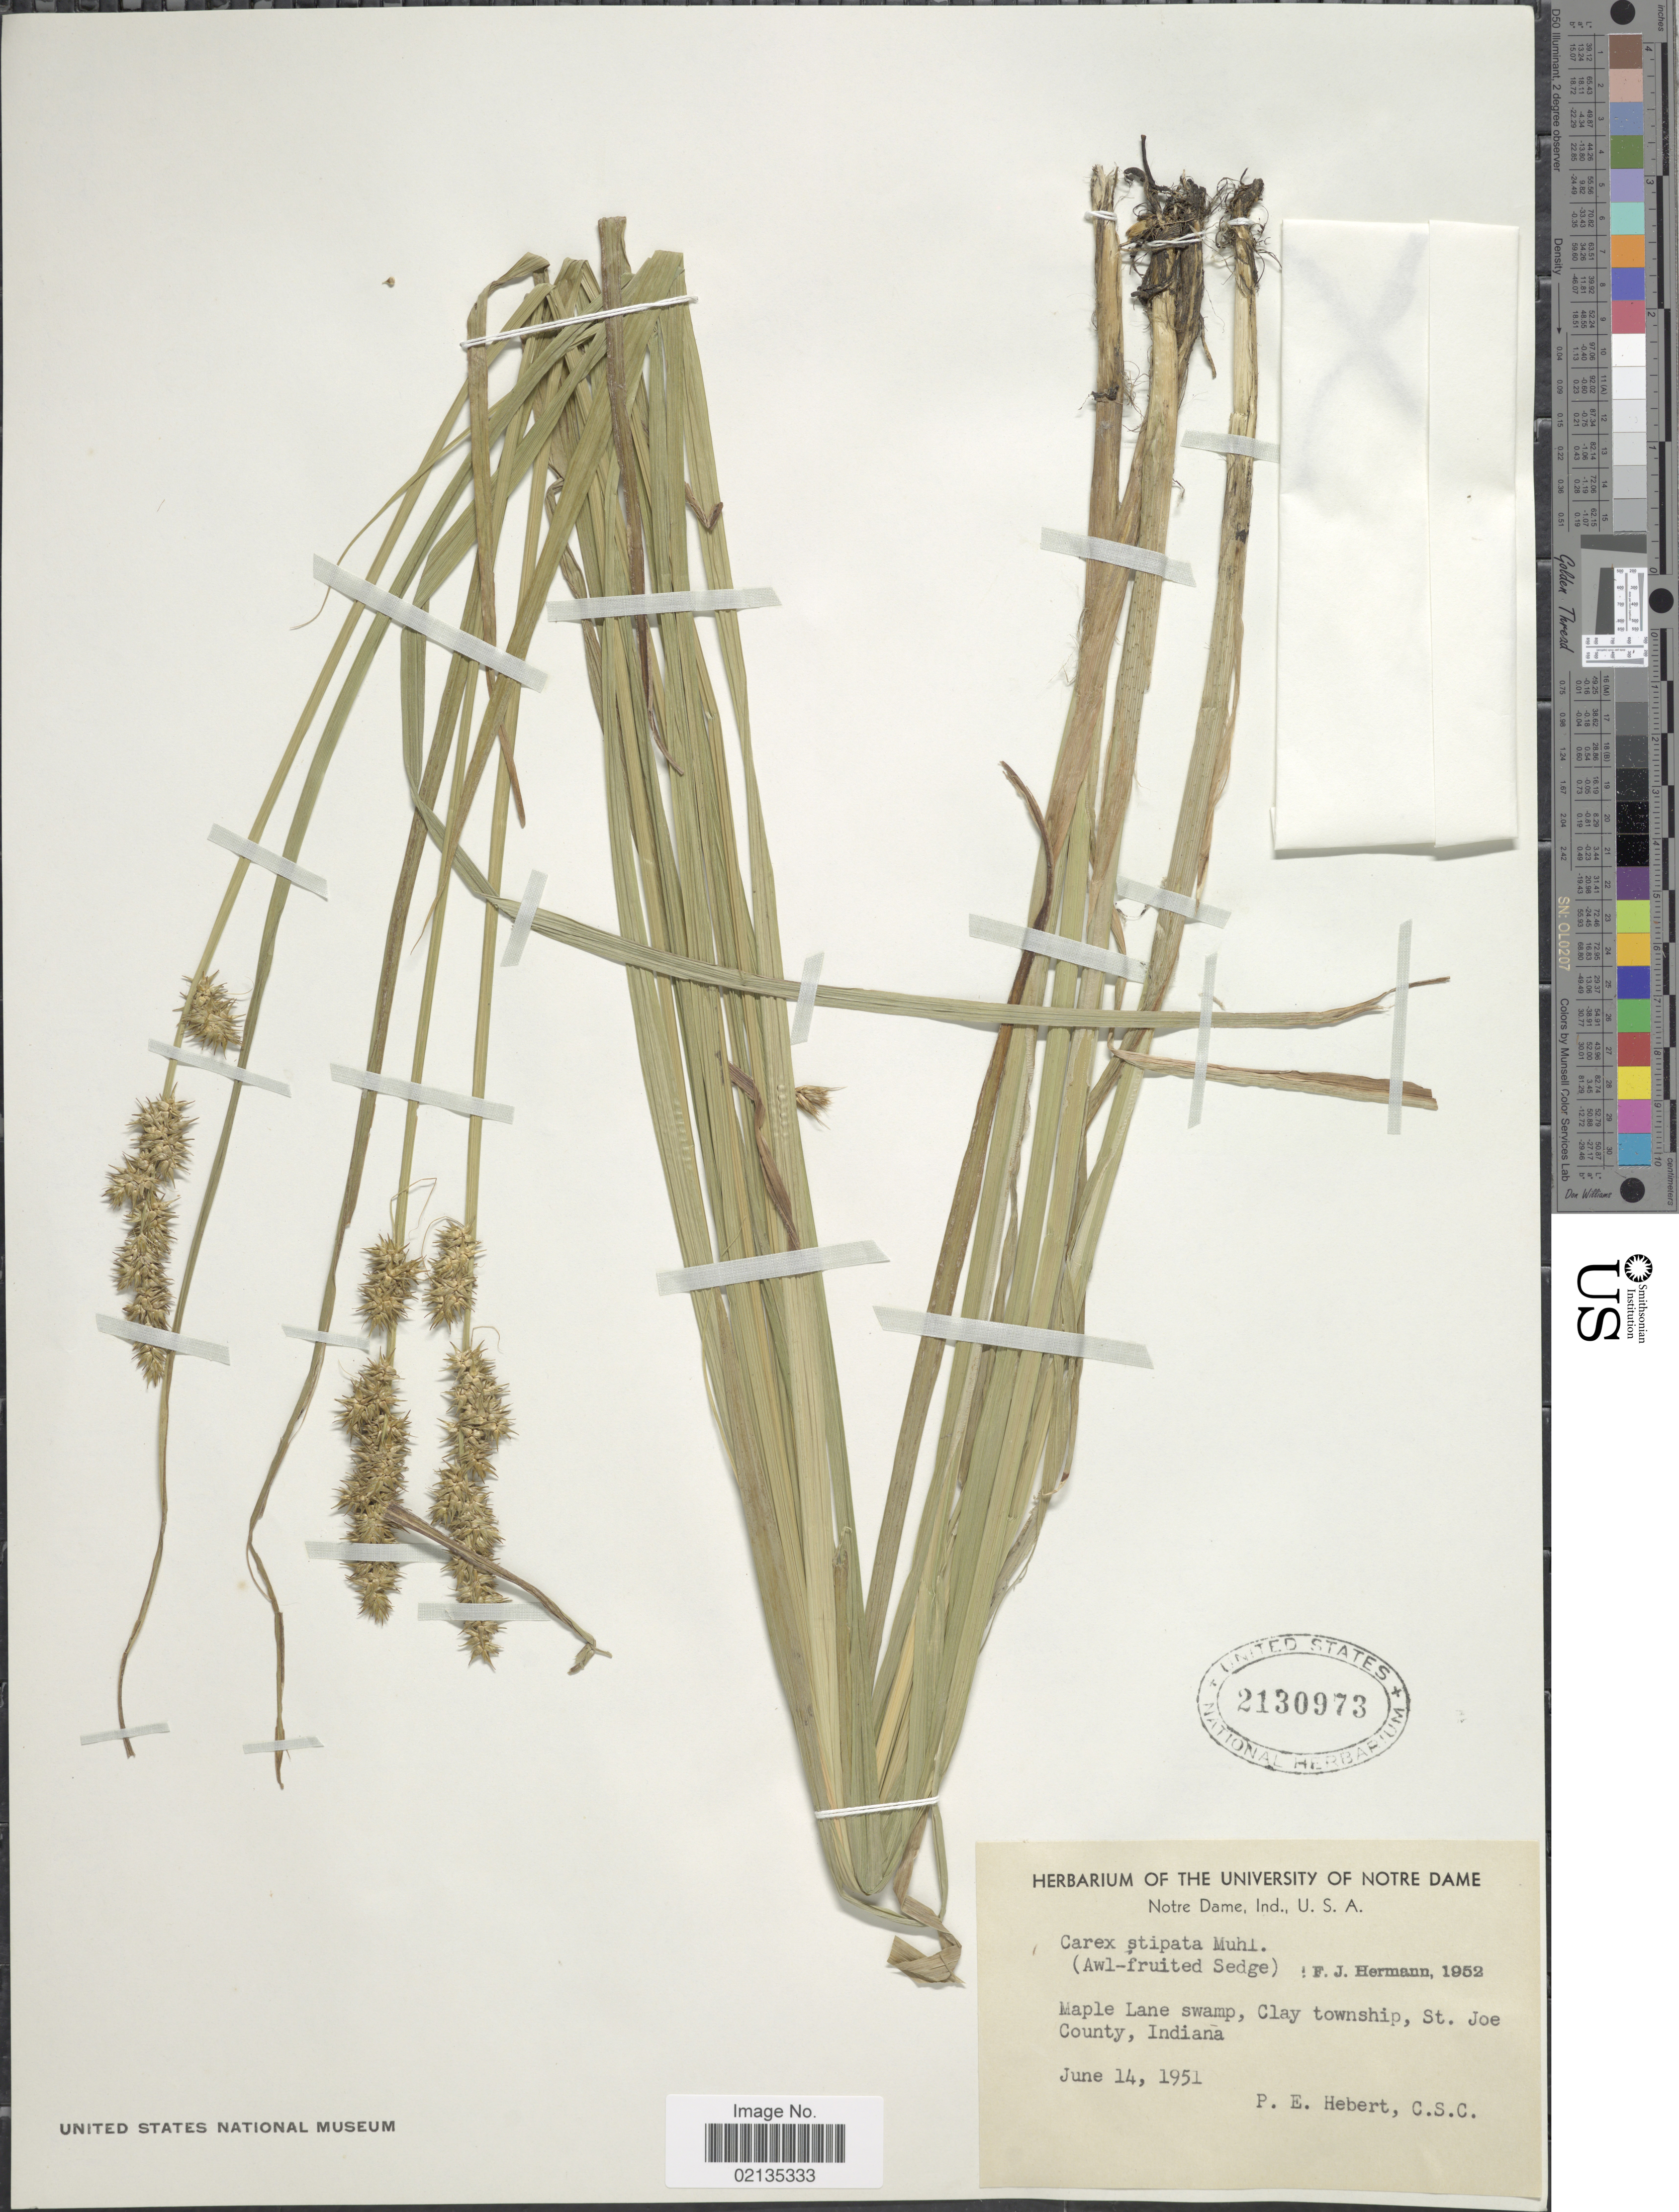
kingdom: Plantae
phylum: Tracheophyta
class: Liliopsida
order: Poales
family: Cyperaceae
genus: Carex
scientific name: Carex stipata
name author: Muhl. ex Willd.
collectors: P. Hebert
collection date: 1951-06-14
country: United States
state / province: Indiana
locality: Maple Lane swamp, Clay township, St. Joe County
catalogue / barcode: US 2130973